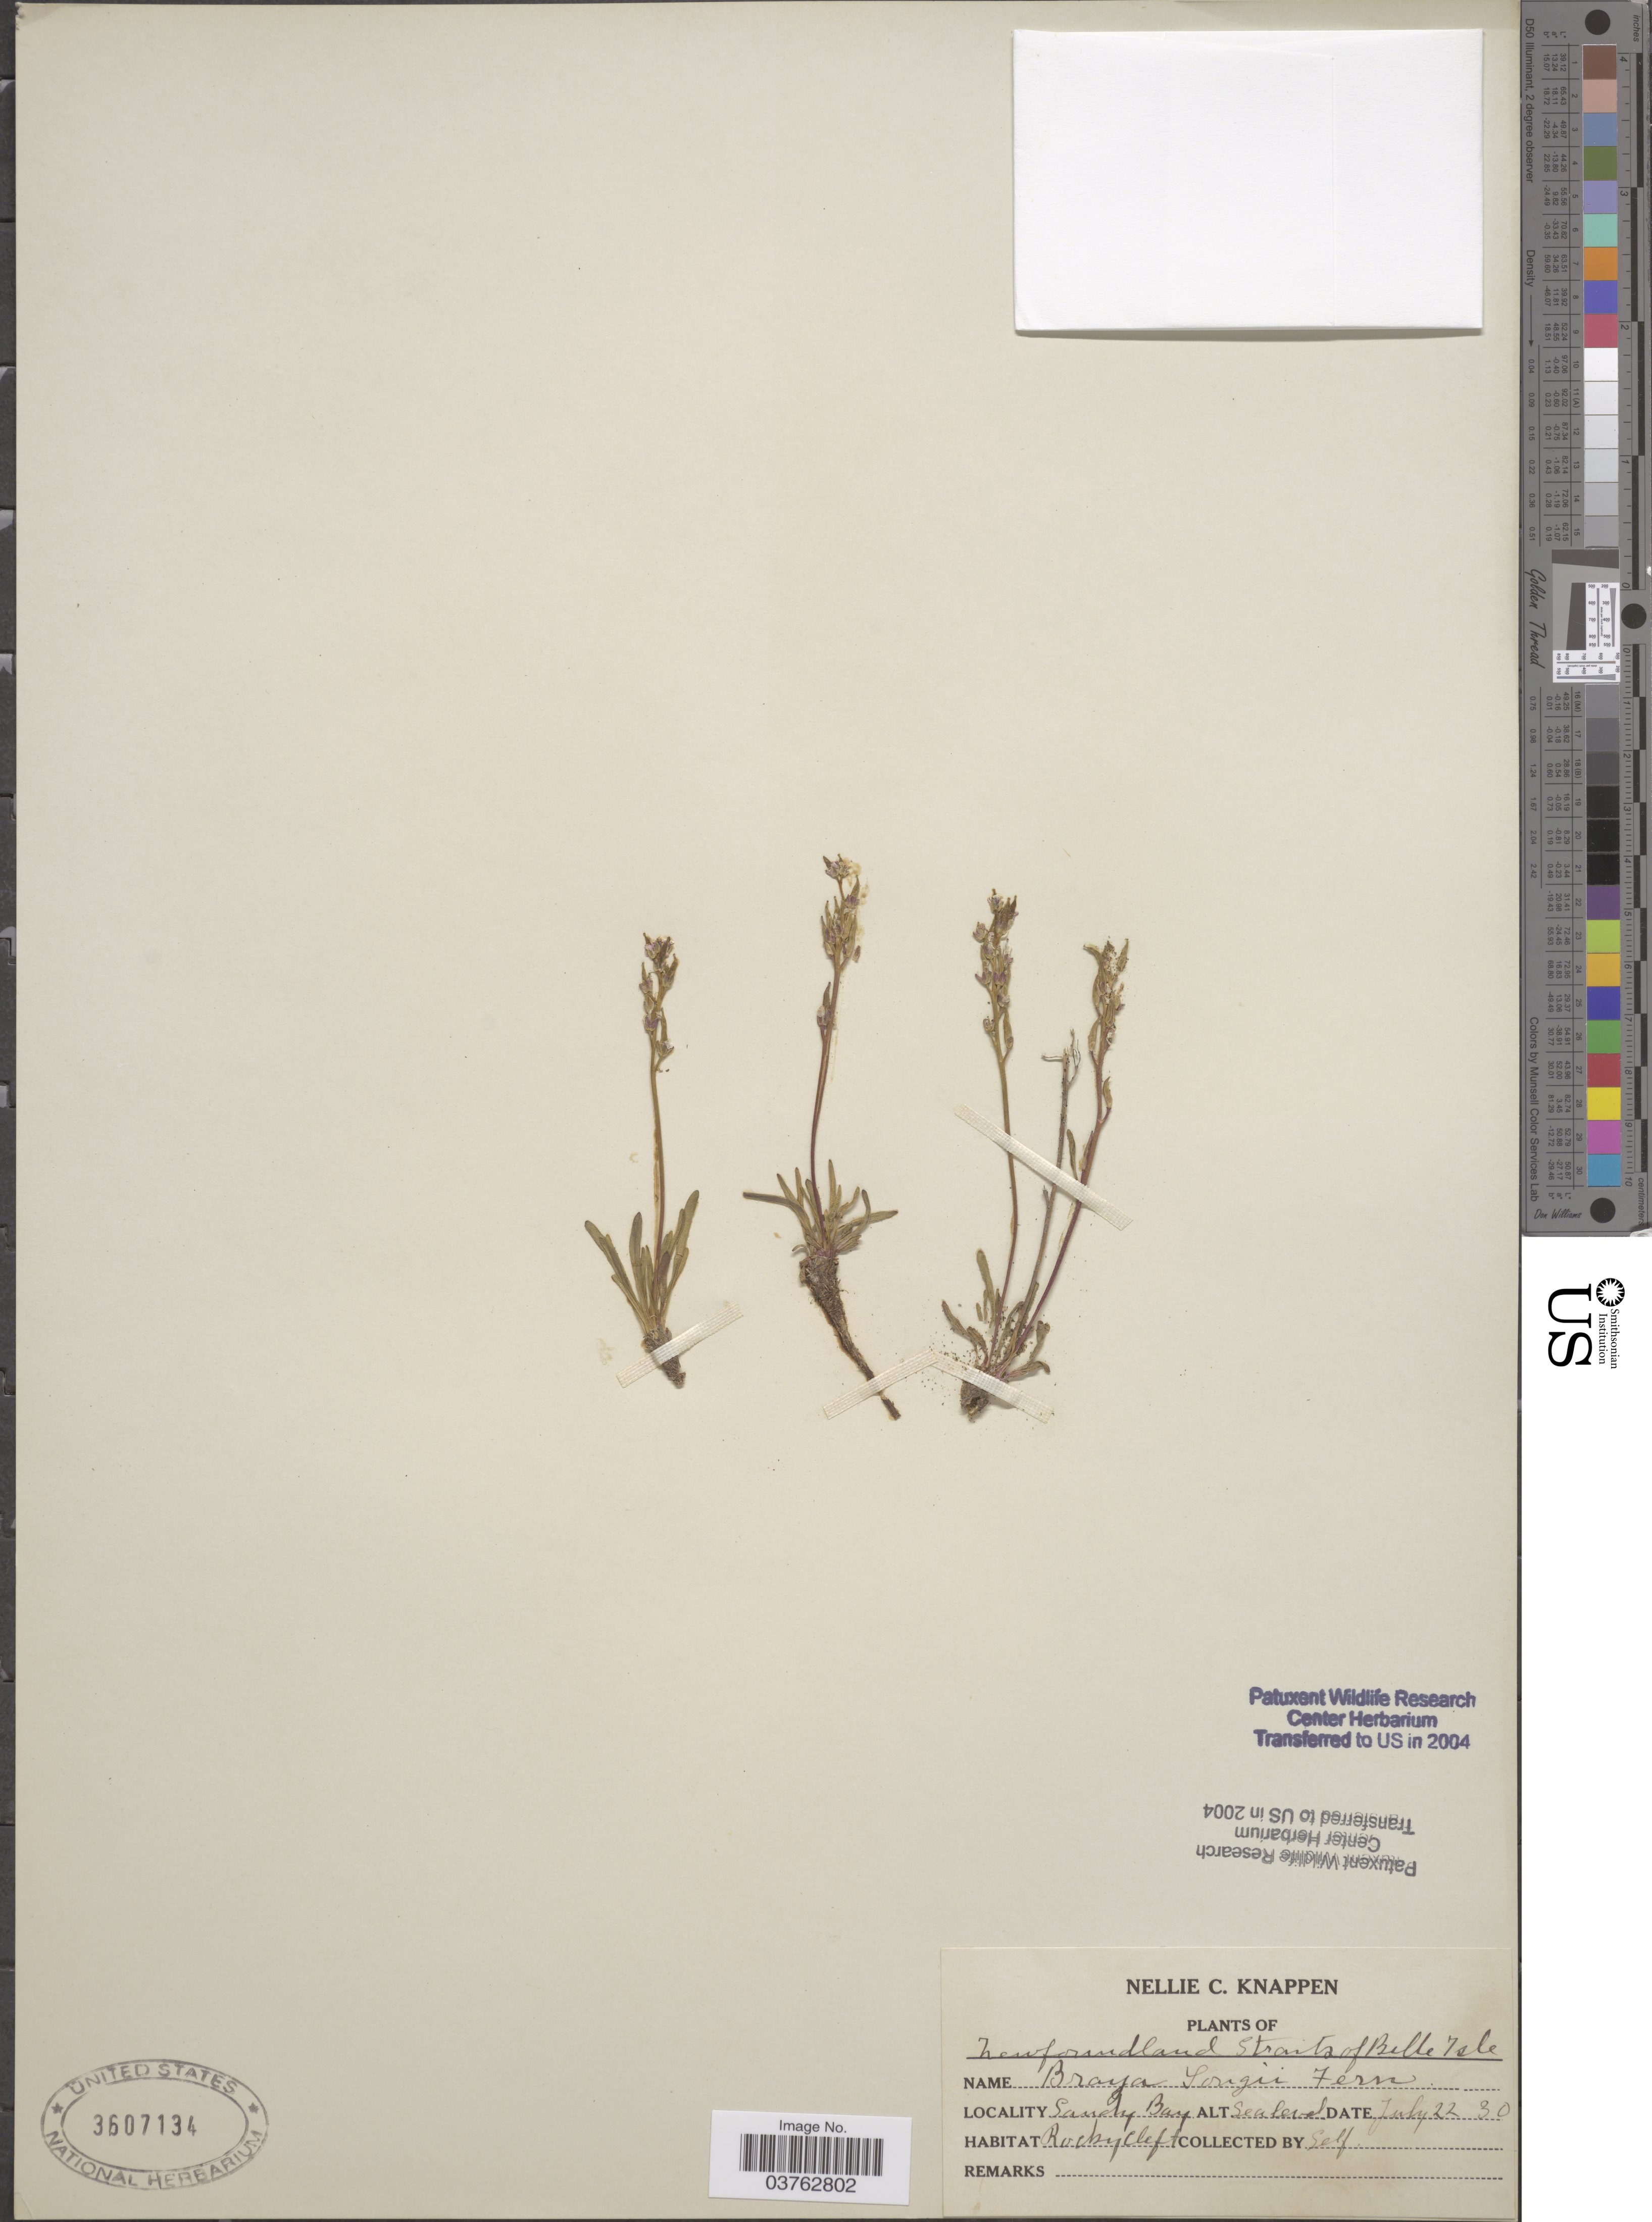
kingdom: Plantae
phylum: Tracheophyta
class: Magnoliopsida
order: Brassicales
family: Brassicaceae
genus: Braya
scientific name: Braya longii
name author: Fernald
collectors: N. Knappen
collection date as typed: Transcribed d/m/y: 22/7/30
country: Canada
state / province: Newfoundland and Labrador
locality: Newfoundland Straits of Belle Isle. Sandy Bay.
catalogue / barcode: US 3607134